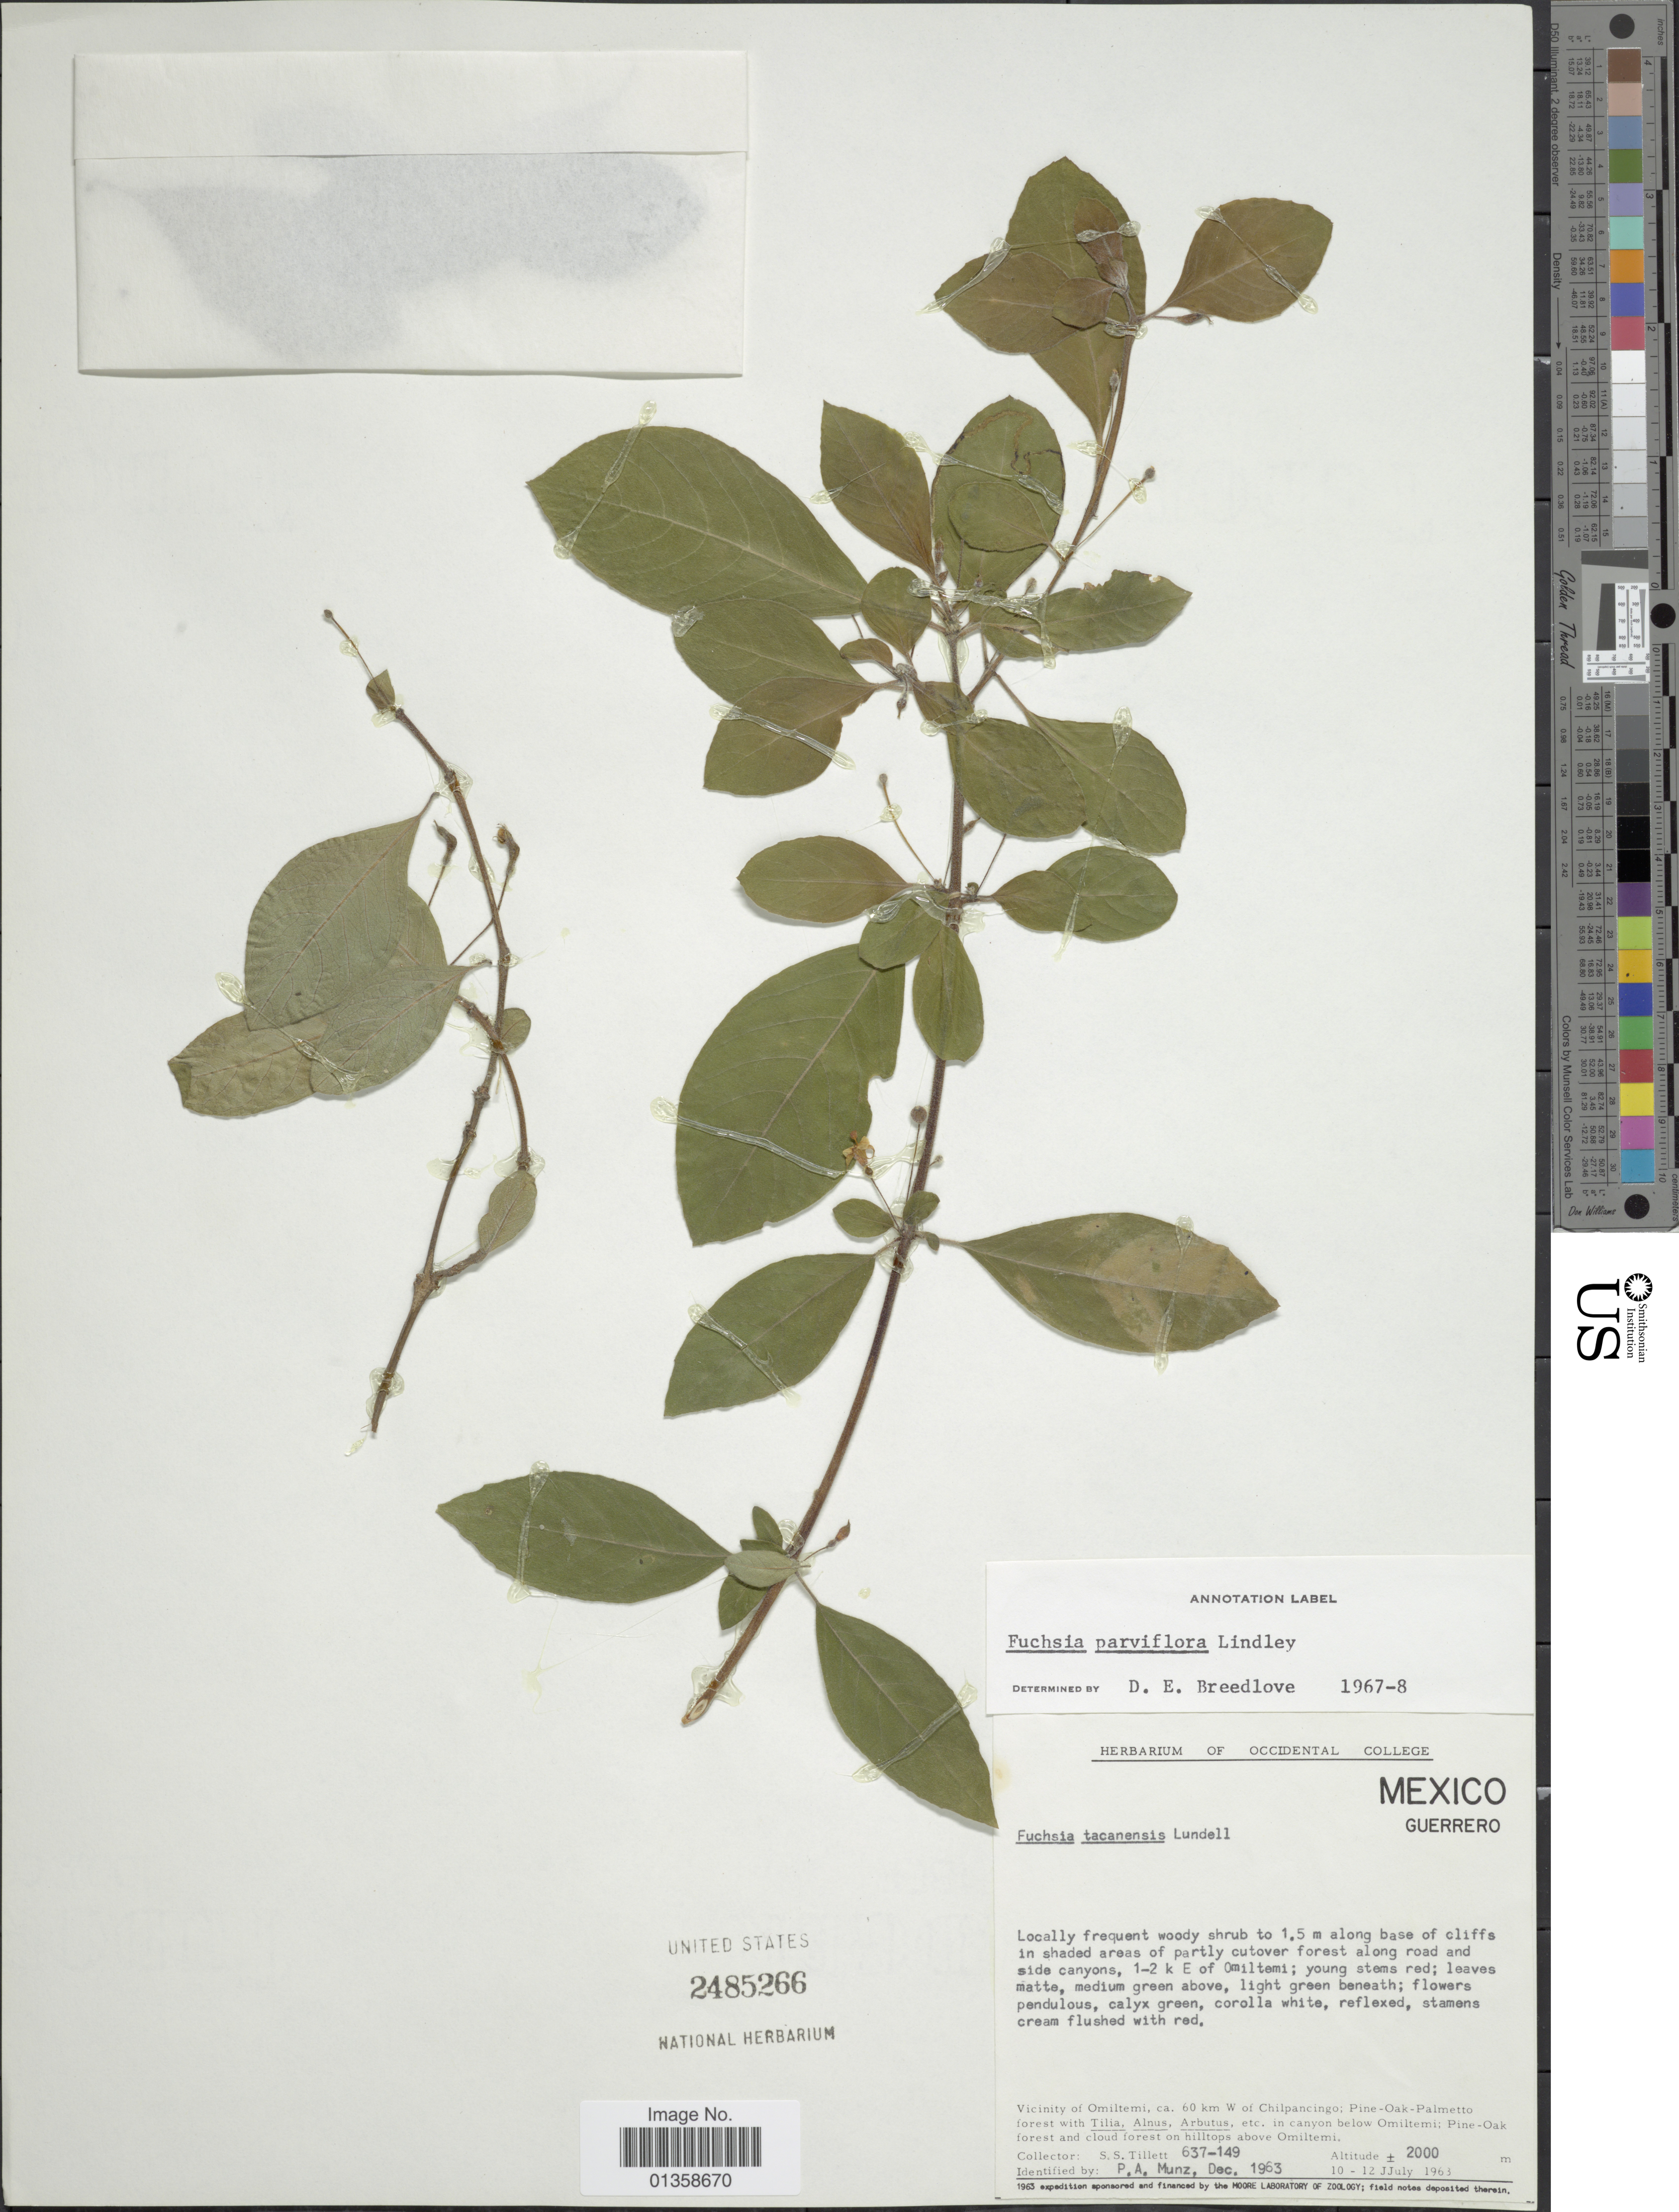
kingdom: Plantae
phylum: Tracheophyta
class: Magnoliopsida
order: Myrtales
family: Onagraceae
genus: Fuchsia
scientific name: Fuchsia cylindracea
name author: Lindl.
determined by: Wagner, W. L., (BOT), Smithsonian Institution - National Museum of Natural History (UNITED STATES)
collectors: S. S. Tillett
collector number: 637-149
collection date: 1963-07-10/1963-07-12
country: Mexico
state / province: Guerrero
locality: Vicinity of Omiltemi, ca. 60 km W of Chilpancingo; Pine-Oak-Palmetto forest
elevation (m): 2000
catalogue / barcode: US 2485266